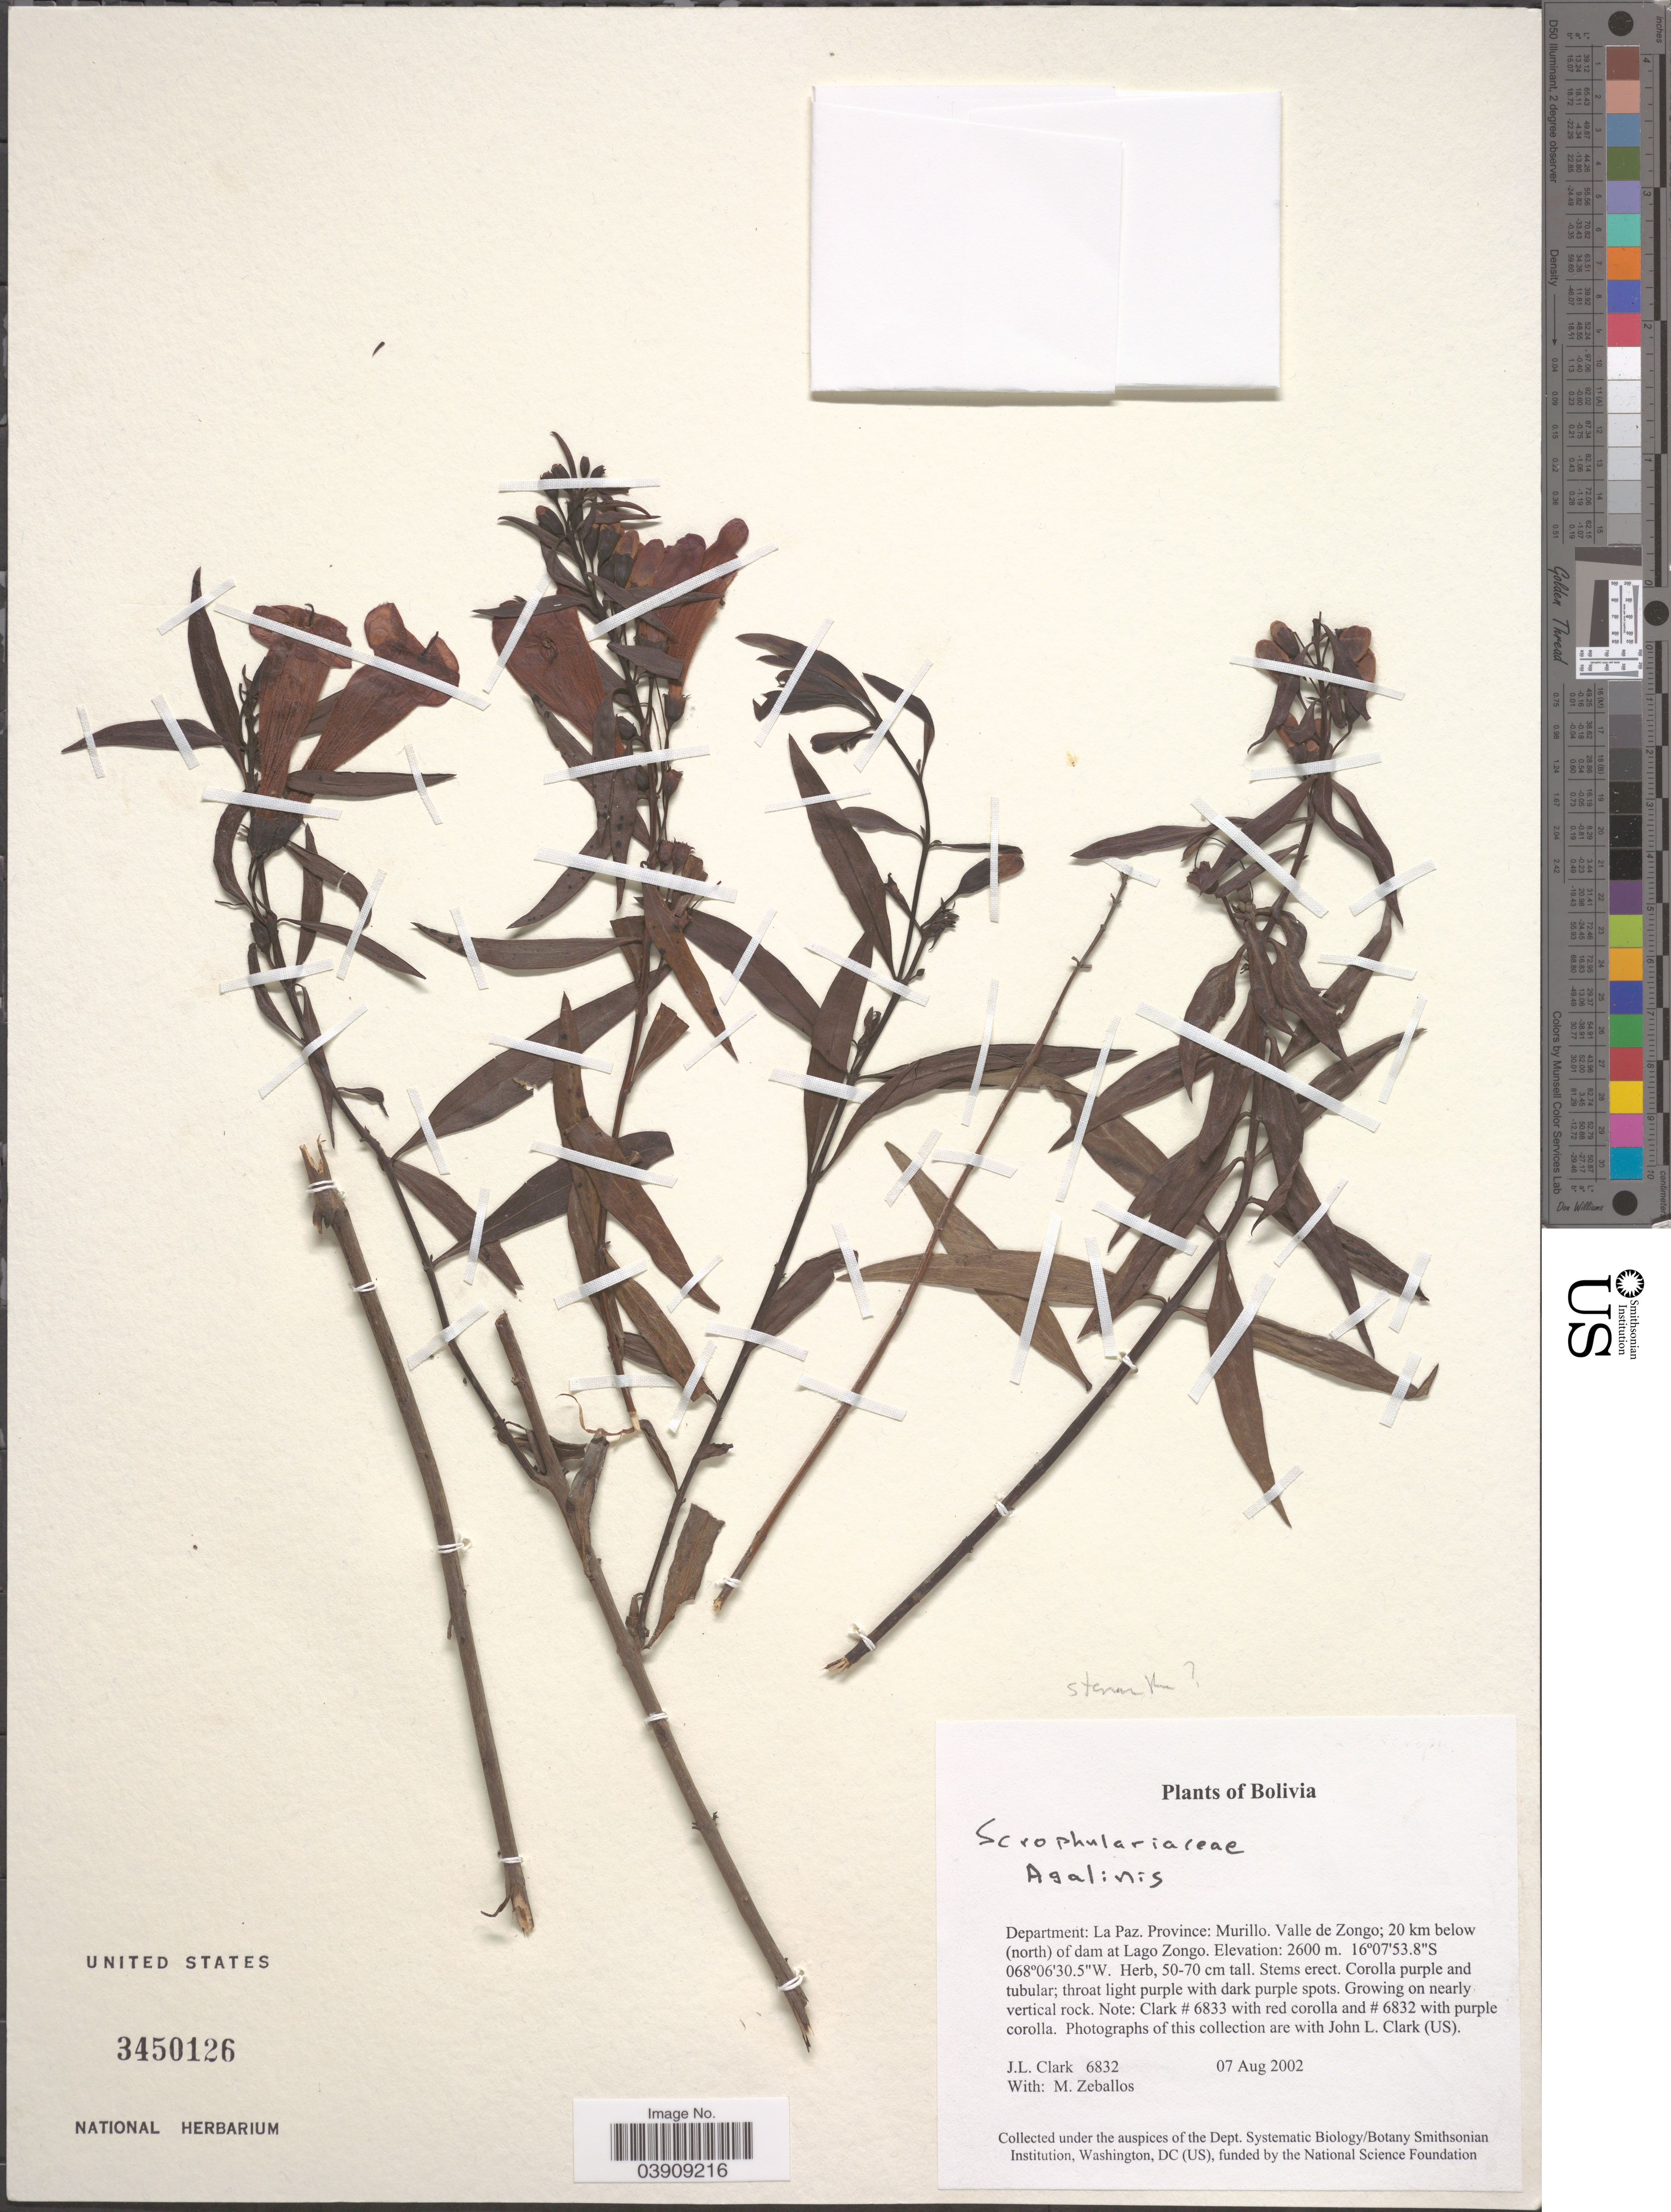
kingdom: Plantae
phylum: Tracheophyta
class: Magnoliopsida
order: Lamiales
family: Orobanchaceae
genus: Agalinis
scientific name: Agalinis sp.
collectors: J. L. Clark & M. Zeballos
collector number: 6832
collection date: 2002-08-07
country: Bolivia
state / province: La Paz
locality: Department: La Paz. Province: Murillo. Valle de Zongo; 20 km below (north) of dam at Lago Zongo.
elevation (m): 2600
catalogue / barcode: US 3450126